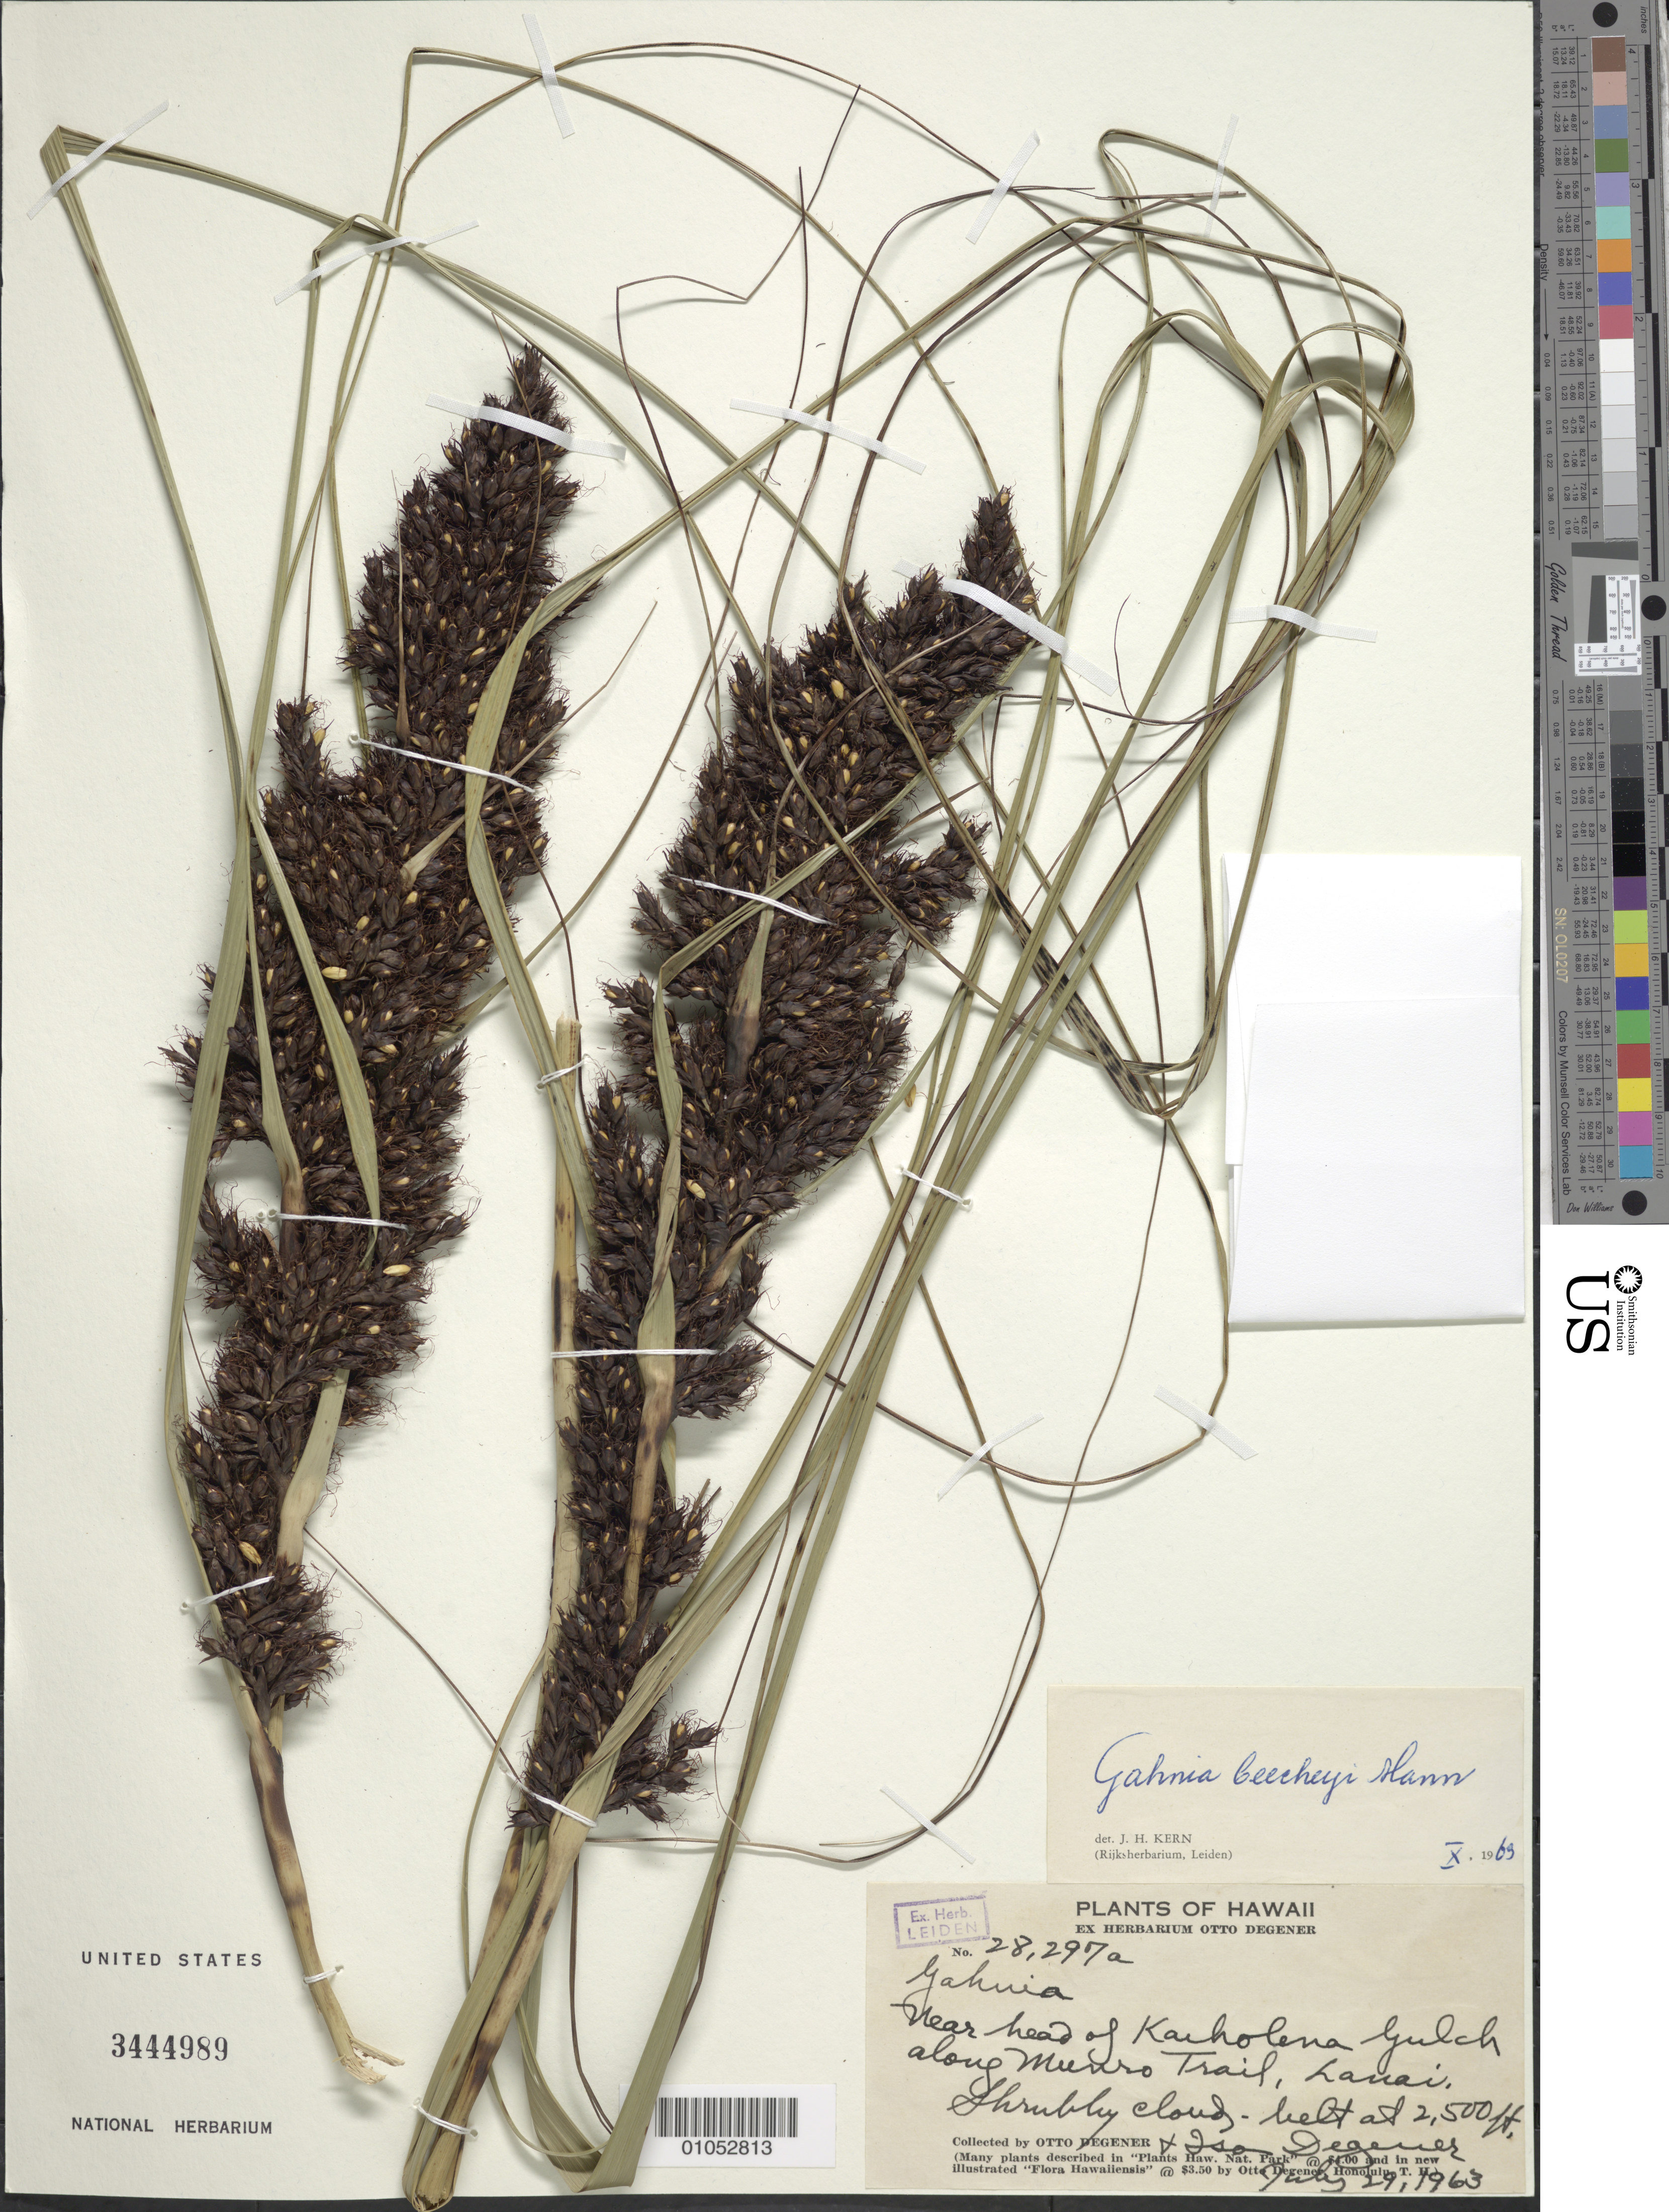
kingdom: Plantae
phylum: Tracheophyta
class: Liliopsida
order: Poales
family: Cyperaceae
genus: Gahnia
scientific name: Gahnia beecheyi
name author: H. Mann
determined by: Kern, J. H.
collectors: O. Degener & I. Degener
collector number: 28298a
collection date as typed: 29 Jul 1963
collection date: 1963-07-29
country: United States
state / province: Hawaii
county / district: Maui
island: Lana'i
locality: Near head of Kaiholena gulch, along Munro Trail.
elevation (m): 762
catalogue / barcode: US 3444989